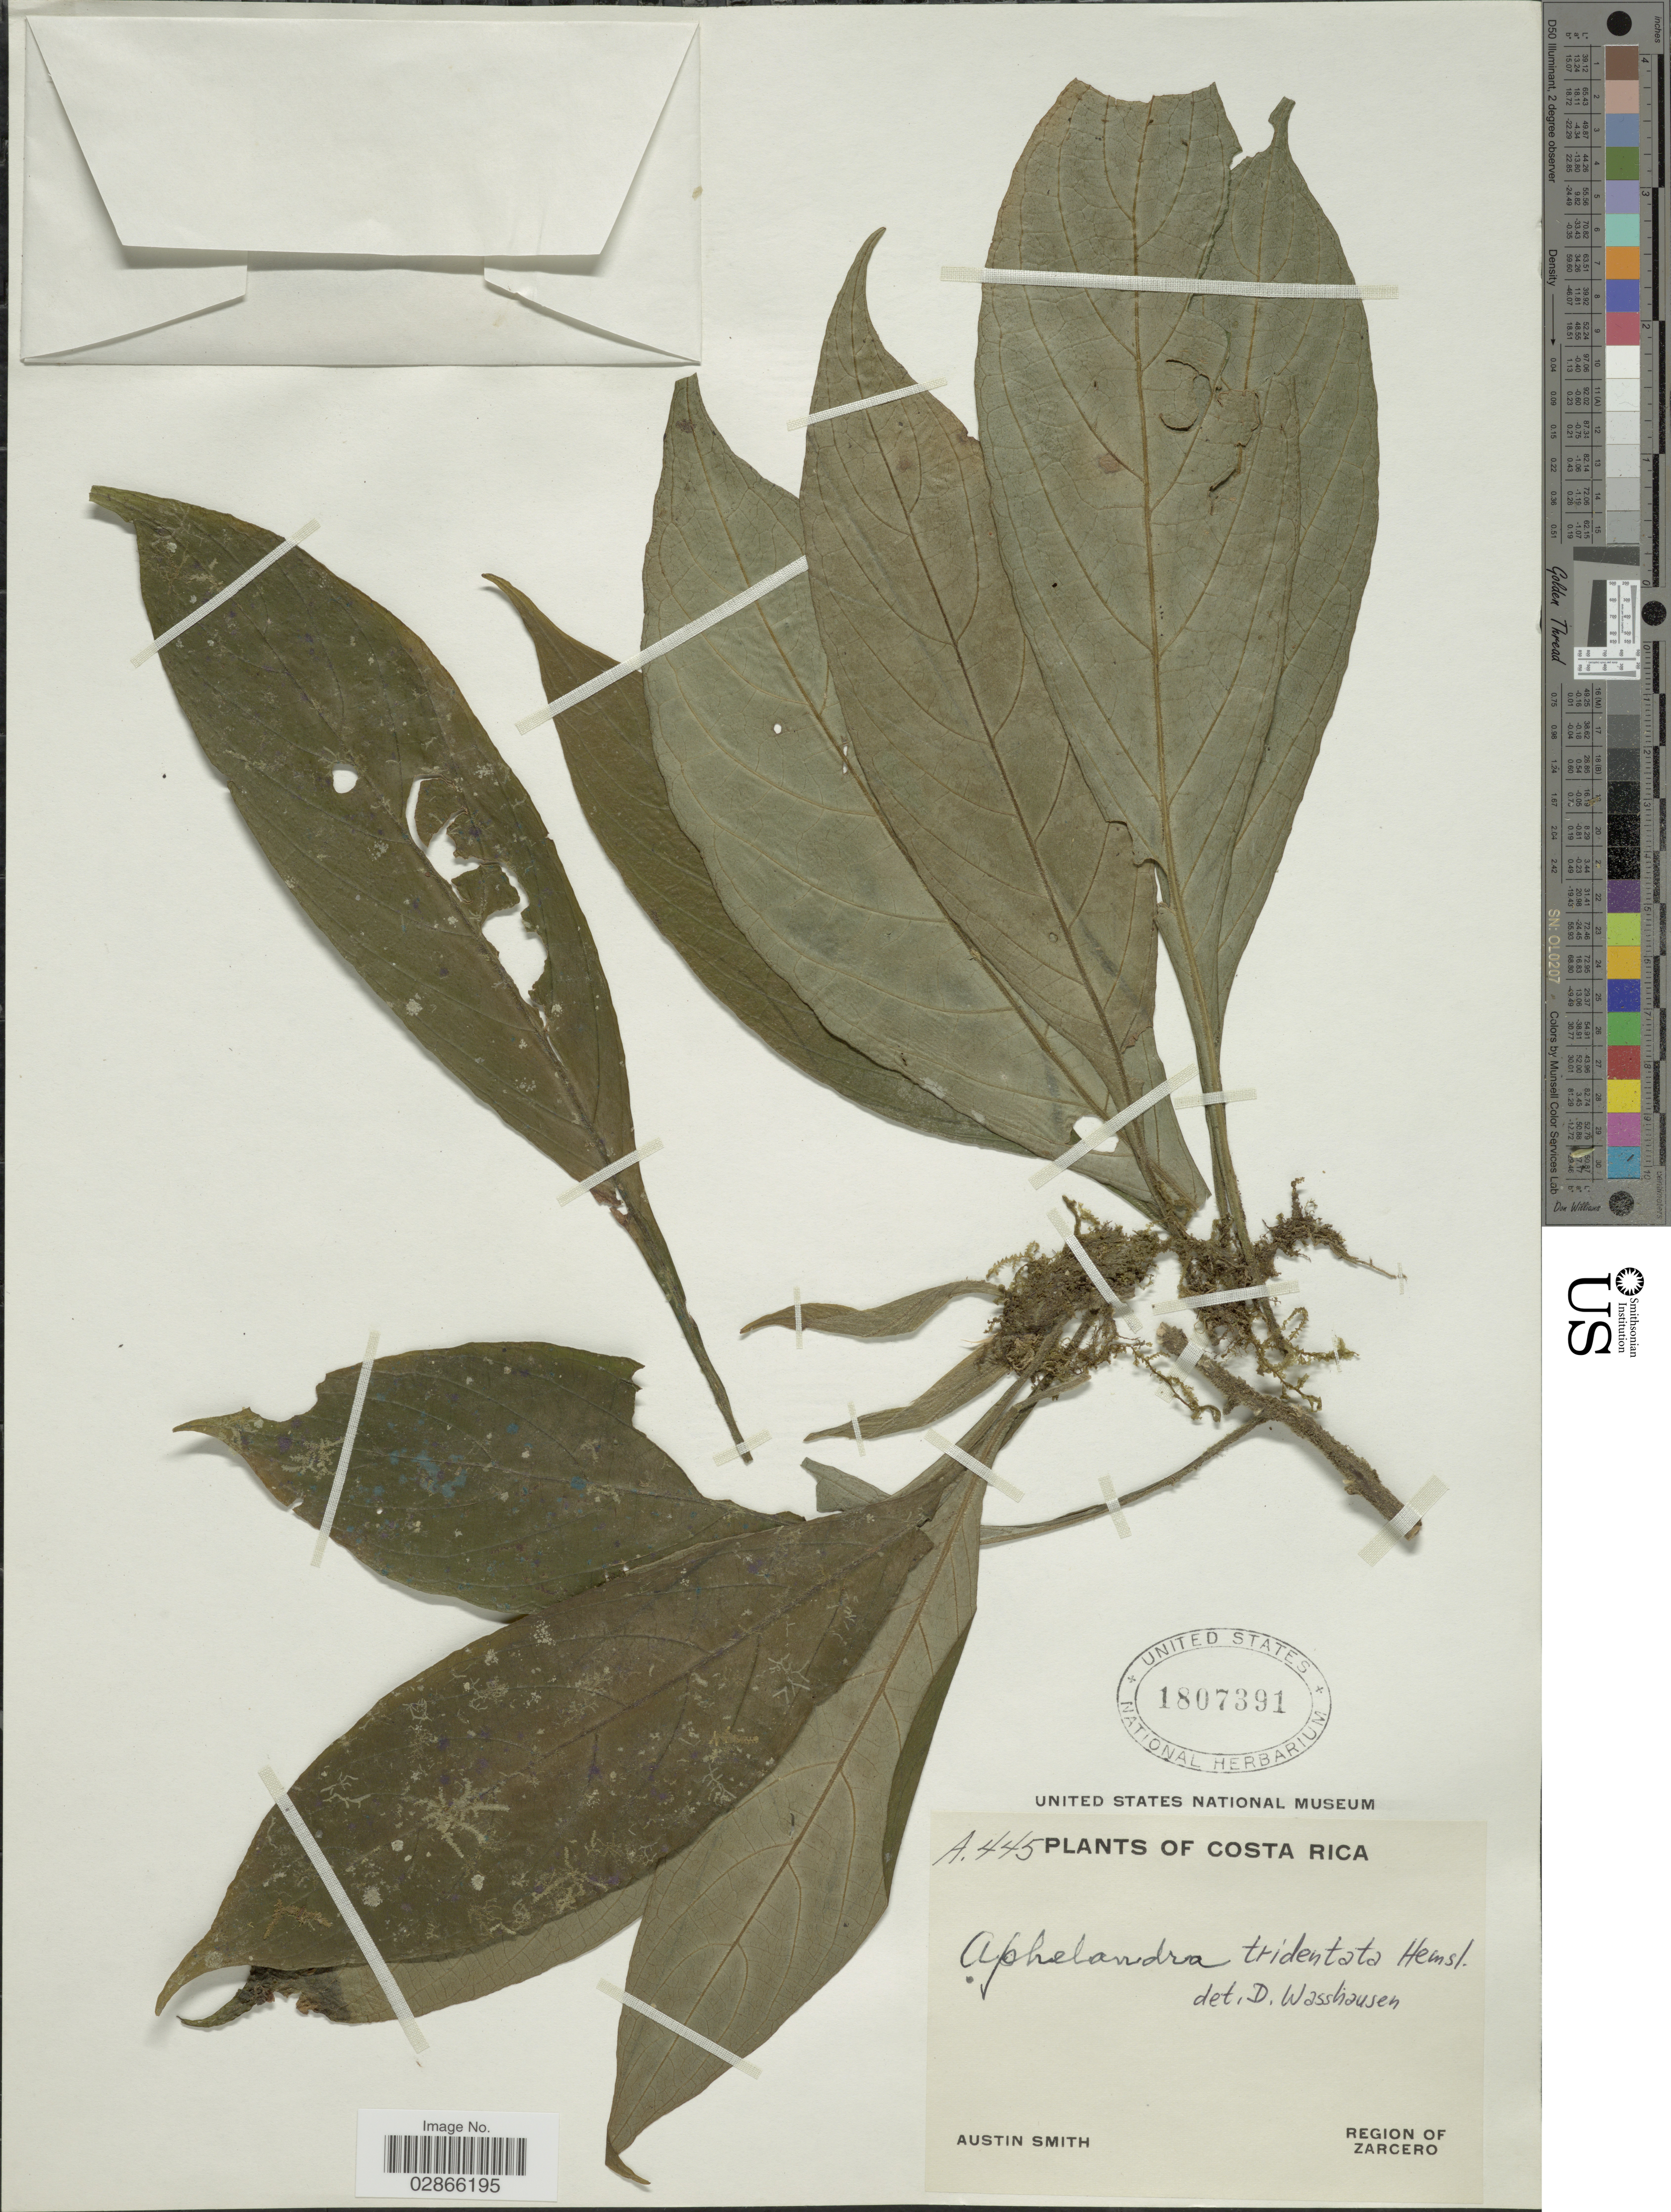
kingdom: Plantae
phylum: Tracheophyta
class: Magnoliopsida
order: Lamiales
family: Acanthaceae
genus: Aphelandra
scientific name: Aphelandra tridentata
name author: Hemsl.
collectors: Aust P. Smith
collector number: A445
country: Costa Rica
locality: Region of Zarcero.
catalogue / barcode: US 1807391